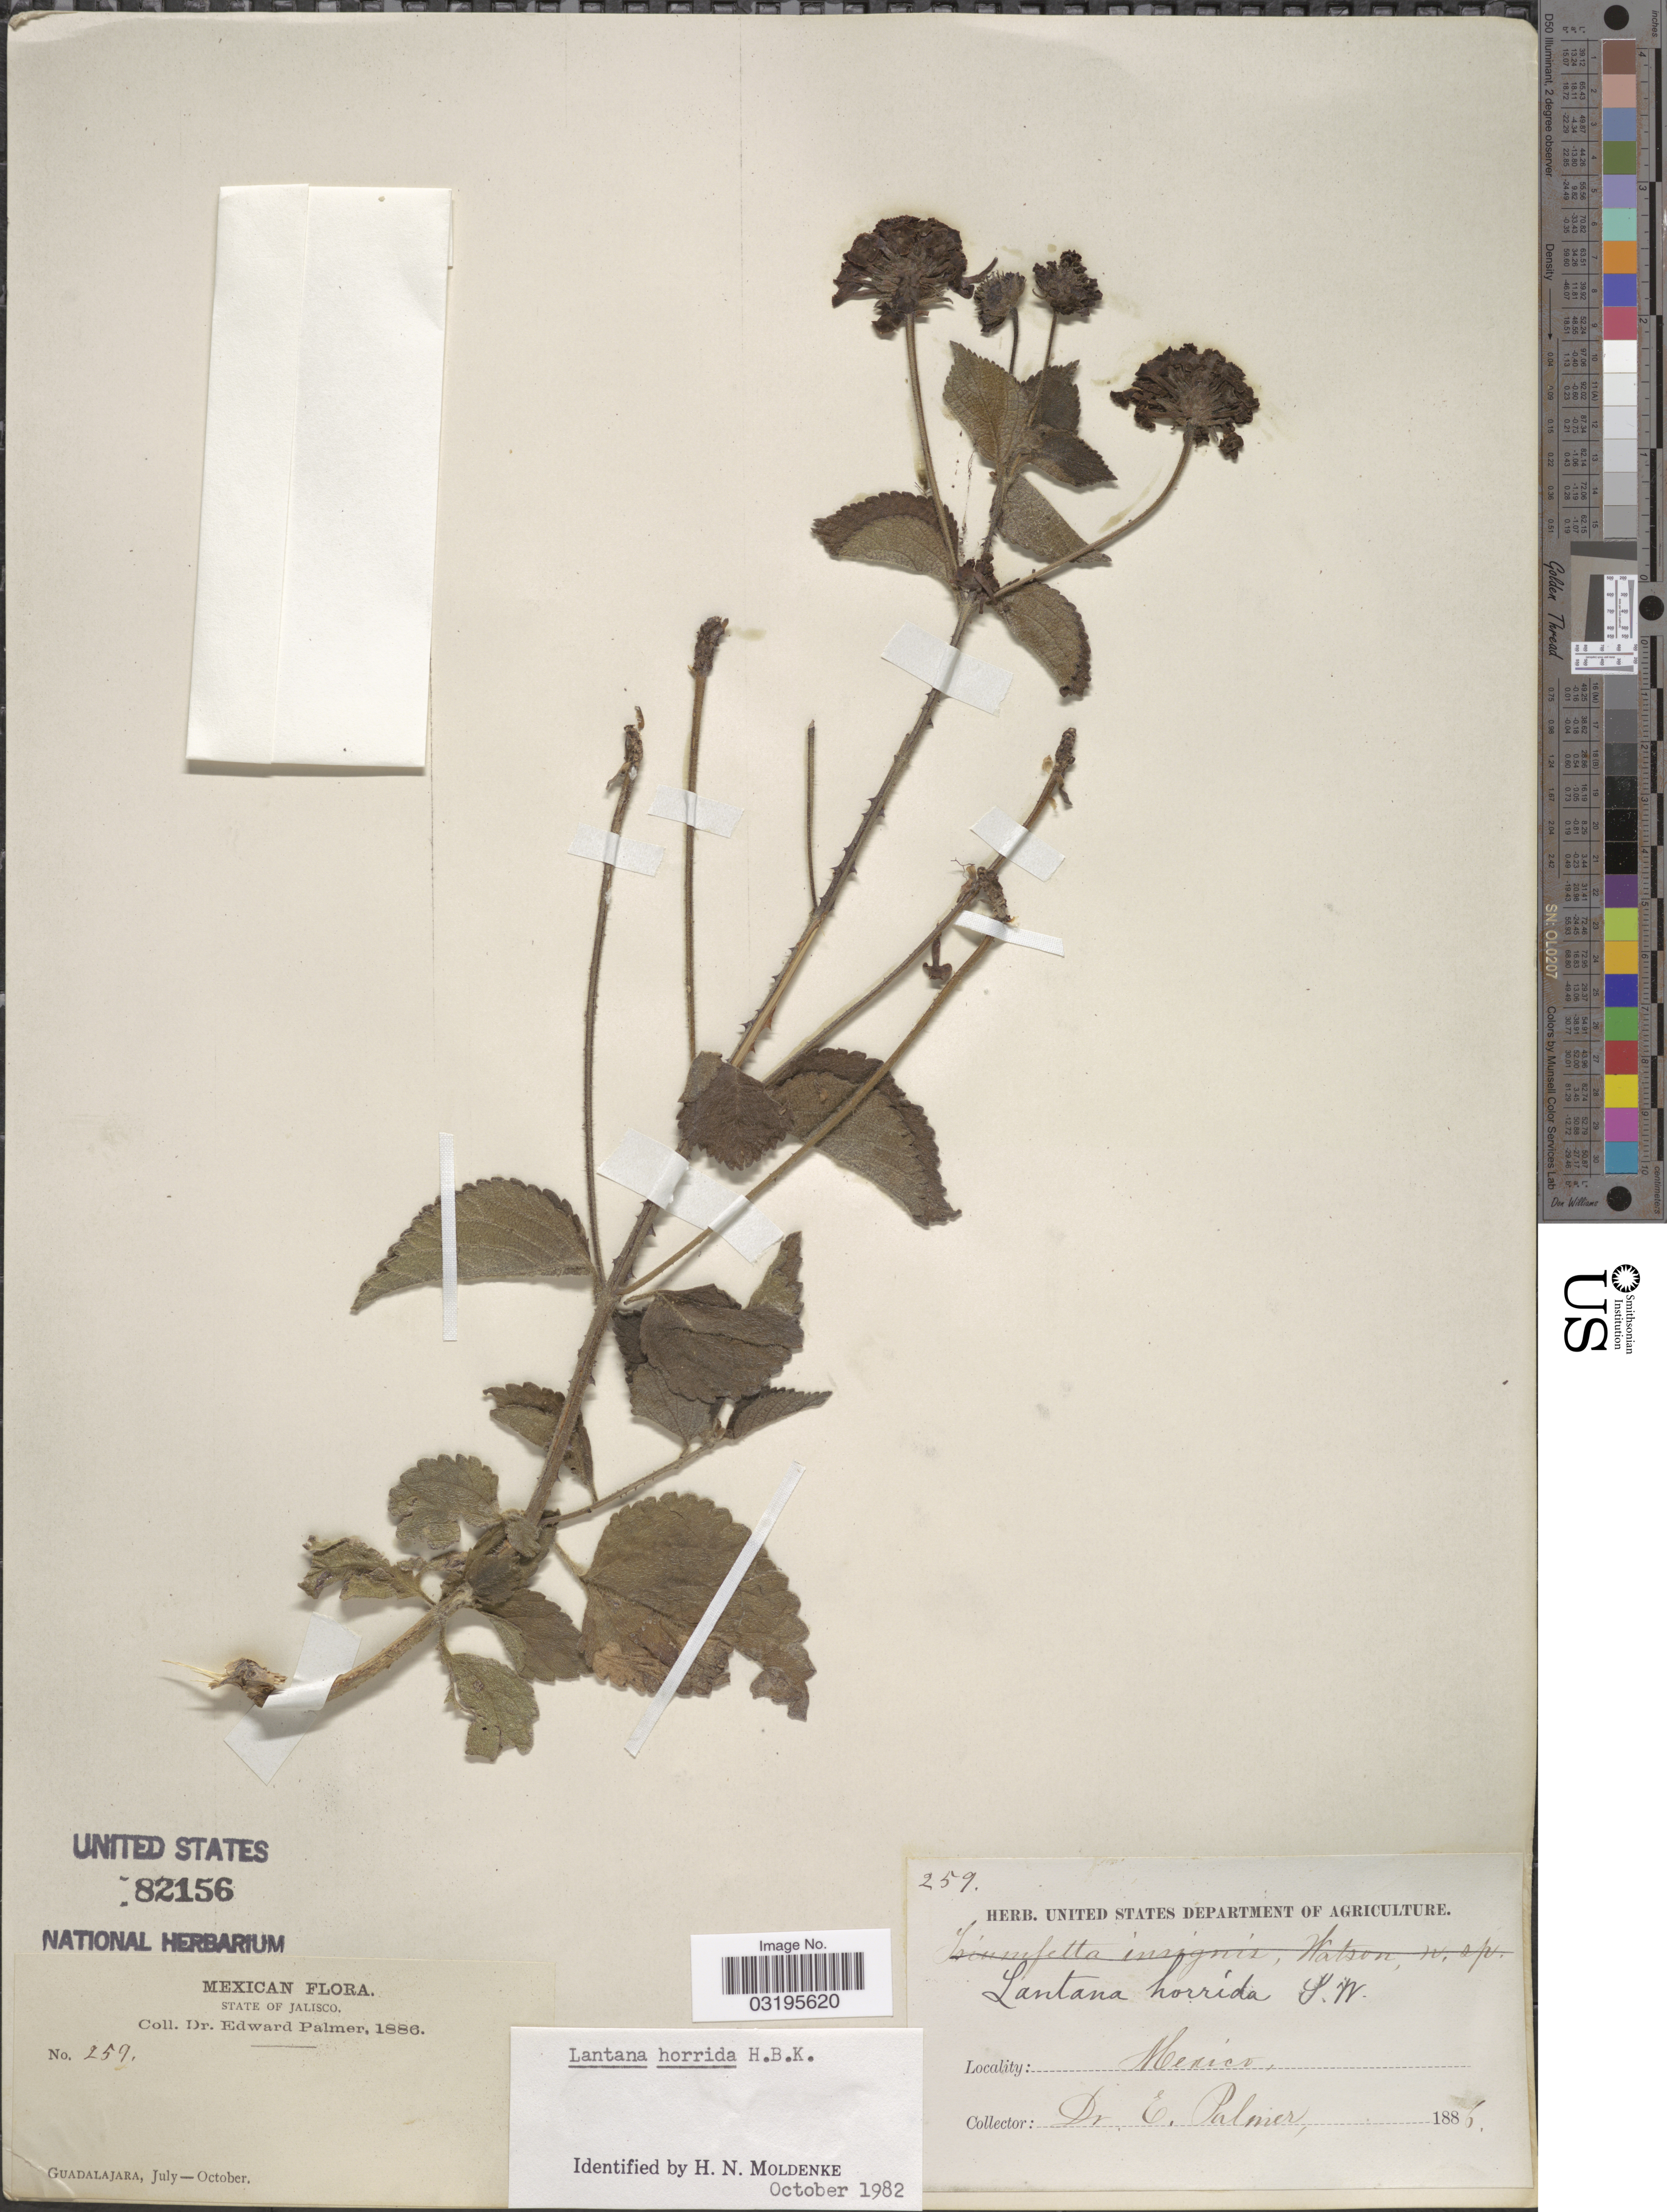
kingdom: Plantae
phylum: Tracheophyta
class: Magnoliopsida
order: Lamiales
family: Verbenaceae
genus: Lantana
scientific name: Lantana horrida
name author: Kunth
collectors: E. Palmer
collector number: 259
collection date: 1886-07/1886-10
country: Mexico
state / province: Jalisco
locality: Guadalajara.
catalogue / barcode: US 82156